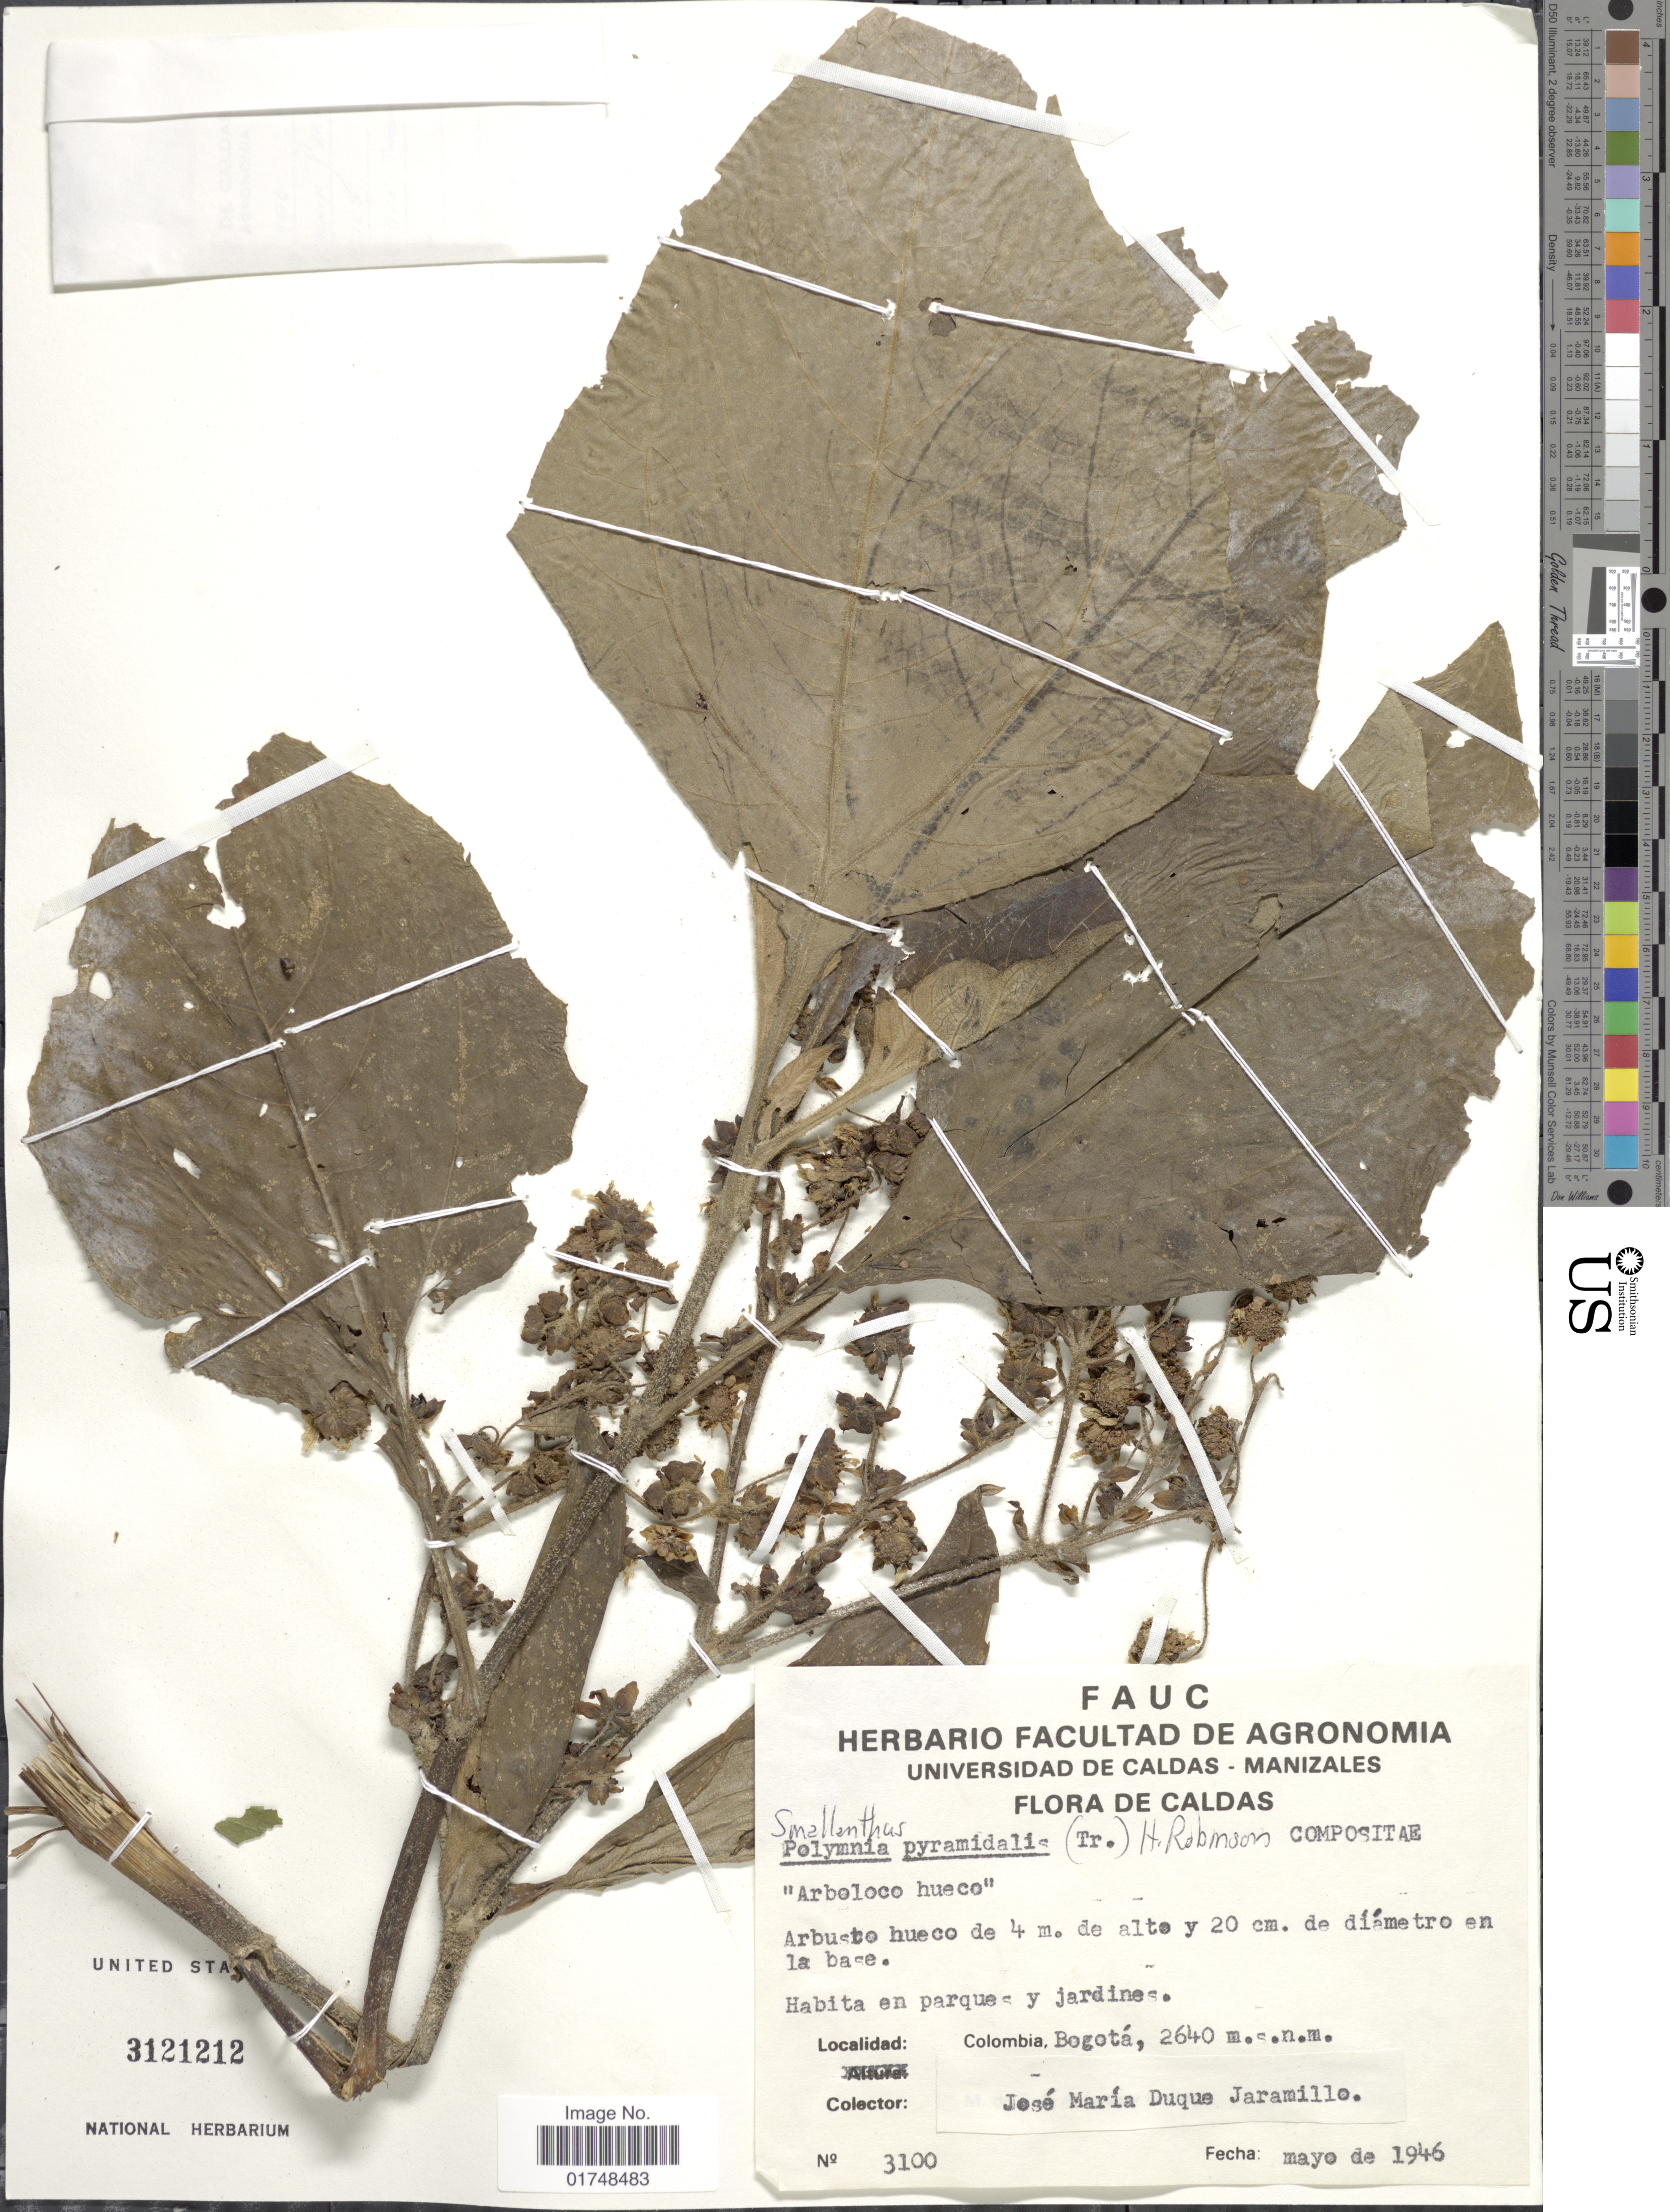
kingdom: Plantae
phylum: Tracheophyta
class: Magnoliopsida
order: Asterales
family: Asteraceae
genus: Smallanthus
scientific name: Smallanthus pyramidalis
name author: (Triana) H. Rob.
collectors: J. M. Duque Jaramillo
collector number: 3100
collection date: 1946-05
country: Colombia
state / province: Bogota D.C.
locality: Bogota, Caldas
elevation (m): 2640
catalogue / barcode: US 3121212